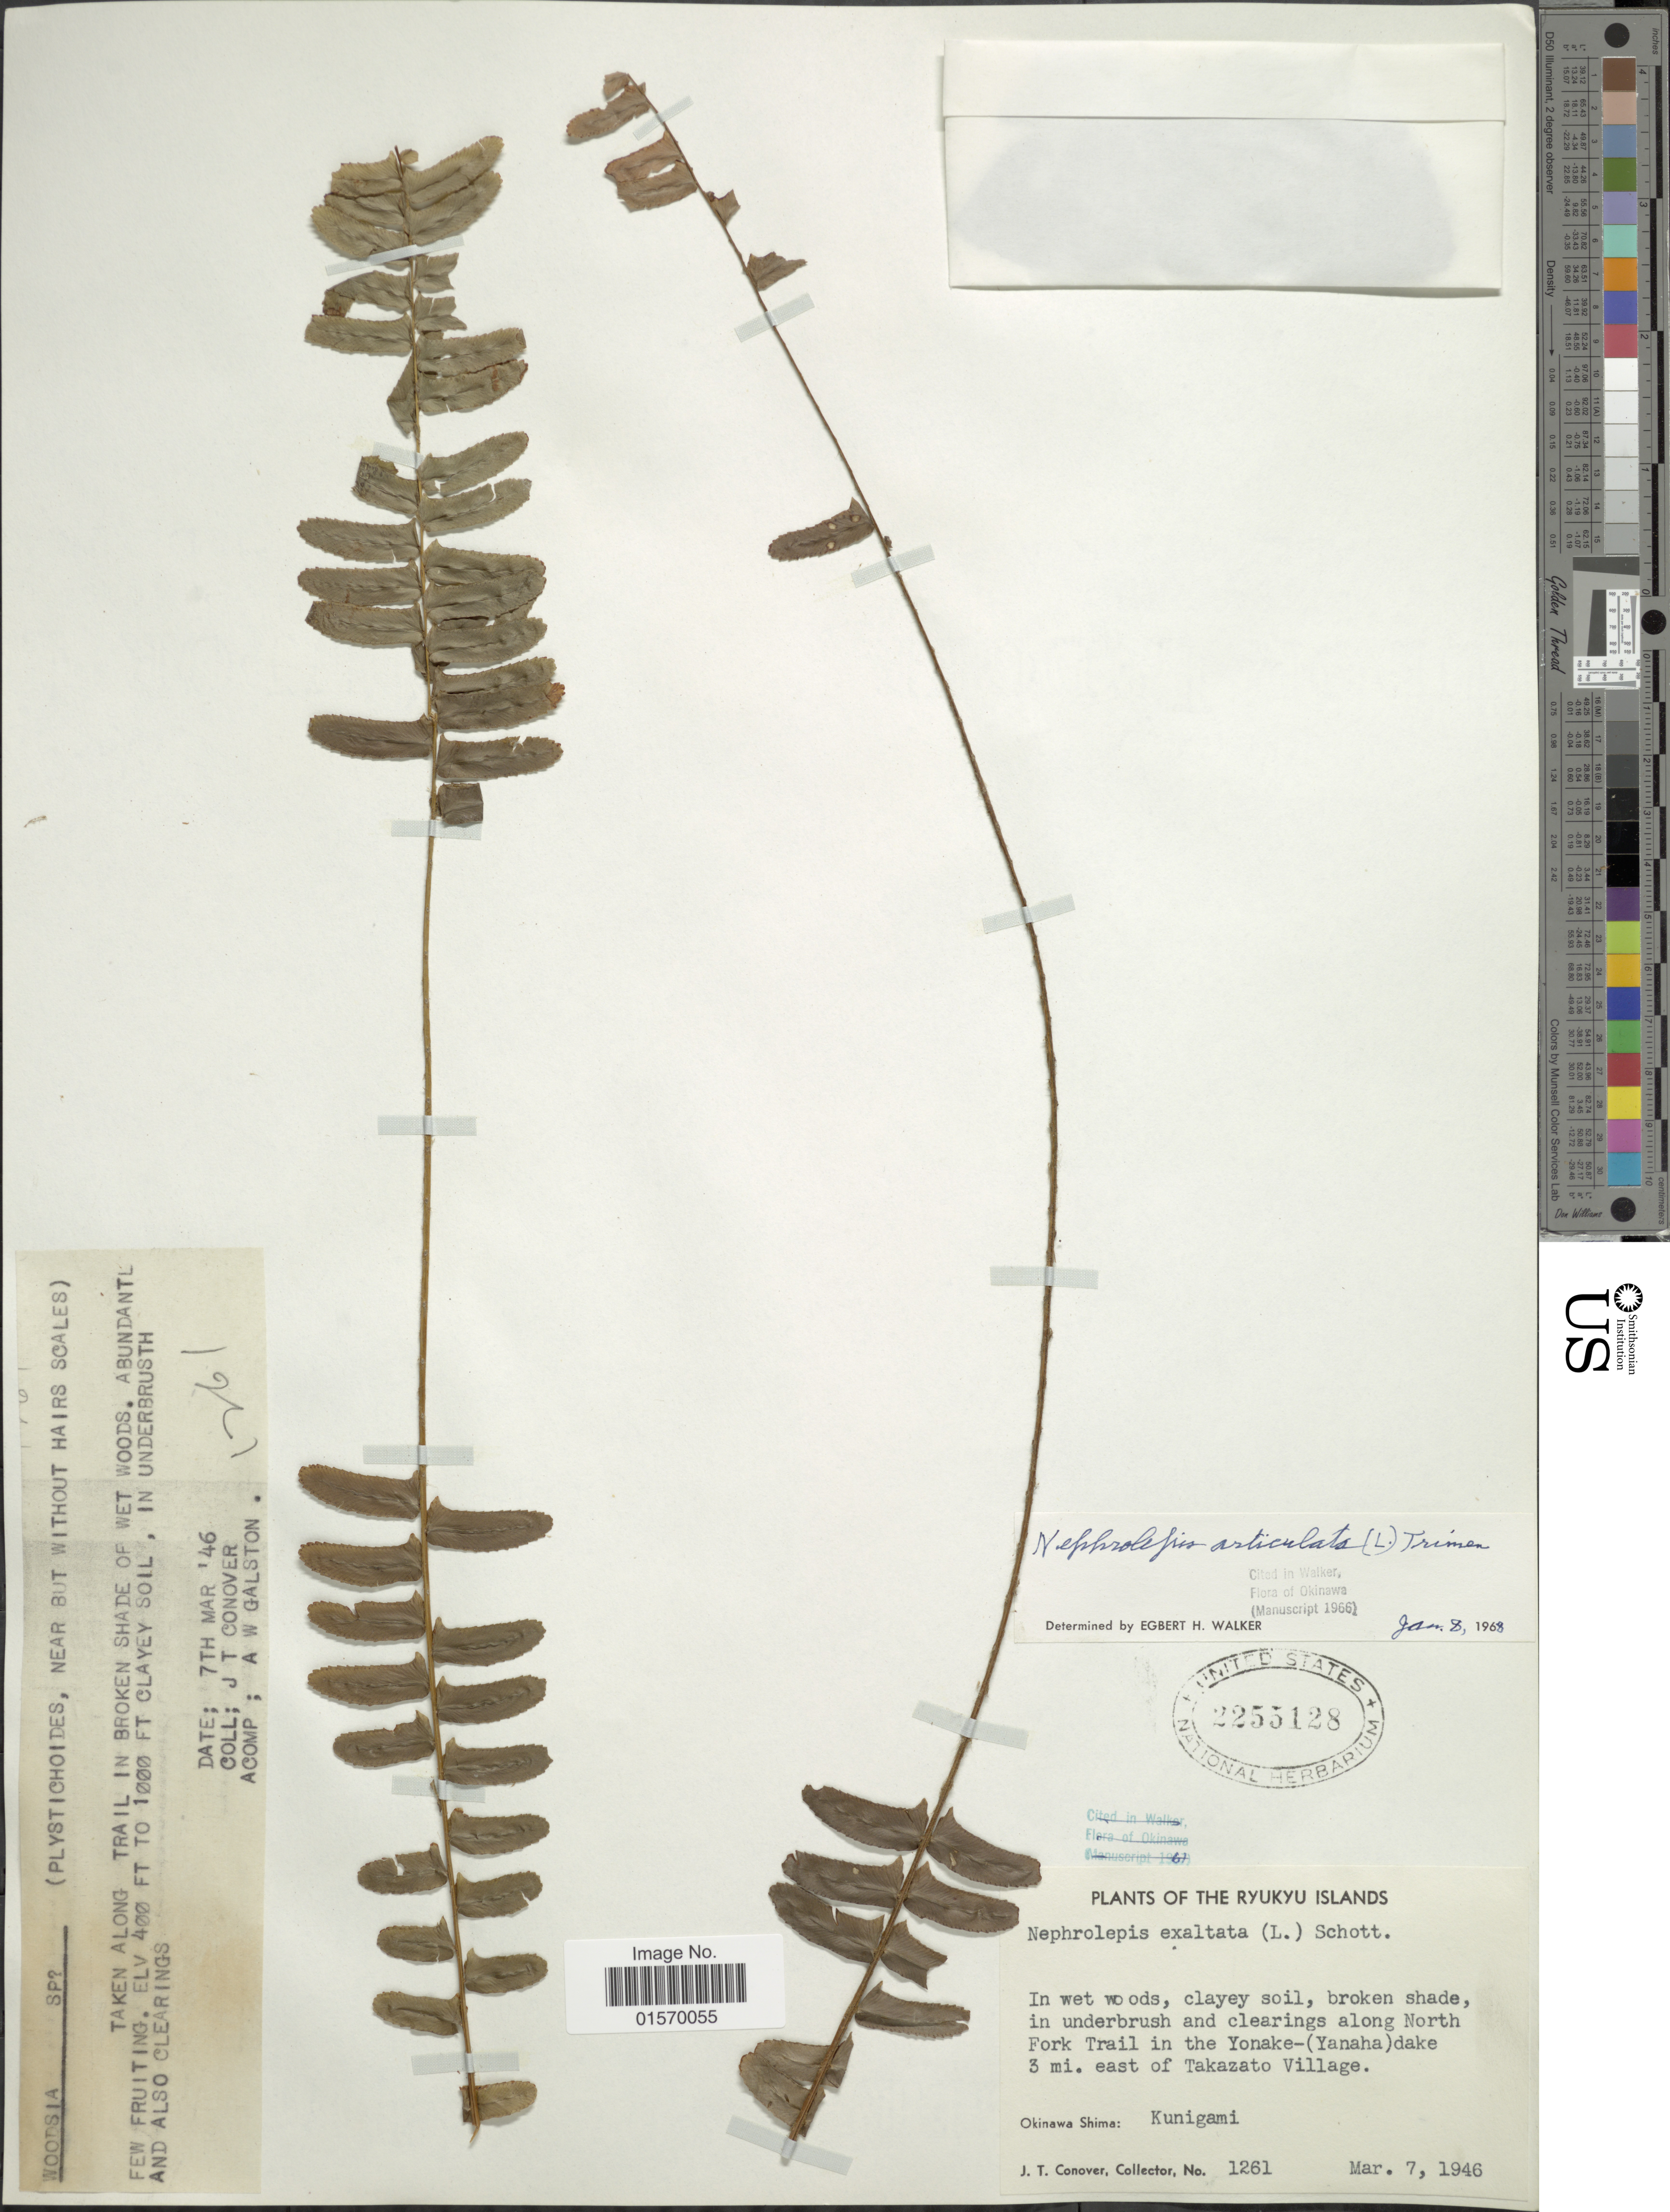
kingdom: Plantae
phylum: Tracheophyta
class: Polypodiopsida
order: Polypodiales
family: Nephrolepidaceae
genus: Nephrolepis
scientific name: Nephrolepis auriculata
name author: (L.) Trimen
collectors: J. T. Conover & A. Galston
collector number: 1261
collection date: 1946-03-07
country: Japan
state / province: Okinawa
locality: Ryukyu Islands, along North Fork Trail in the Yonake-(Yanaha) dake 3 mi. east of Takazato Village. Okinawa Shima: Kunigami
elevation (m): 122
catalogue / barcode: US 2255128